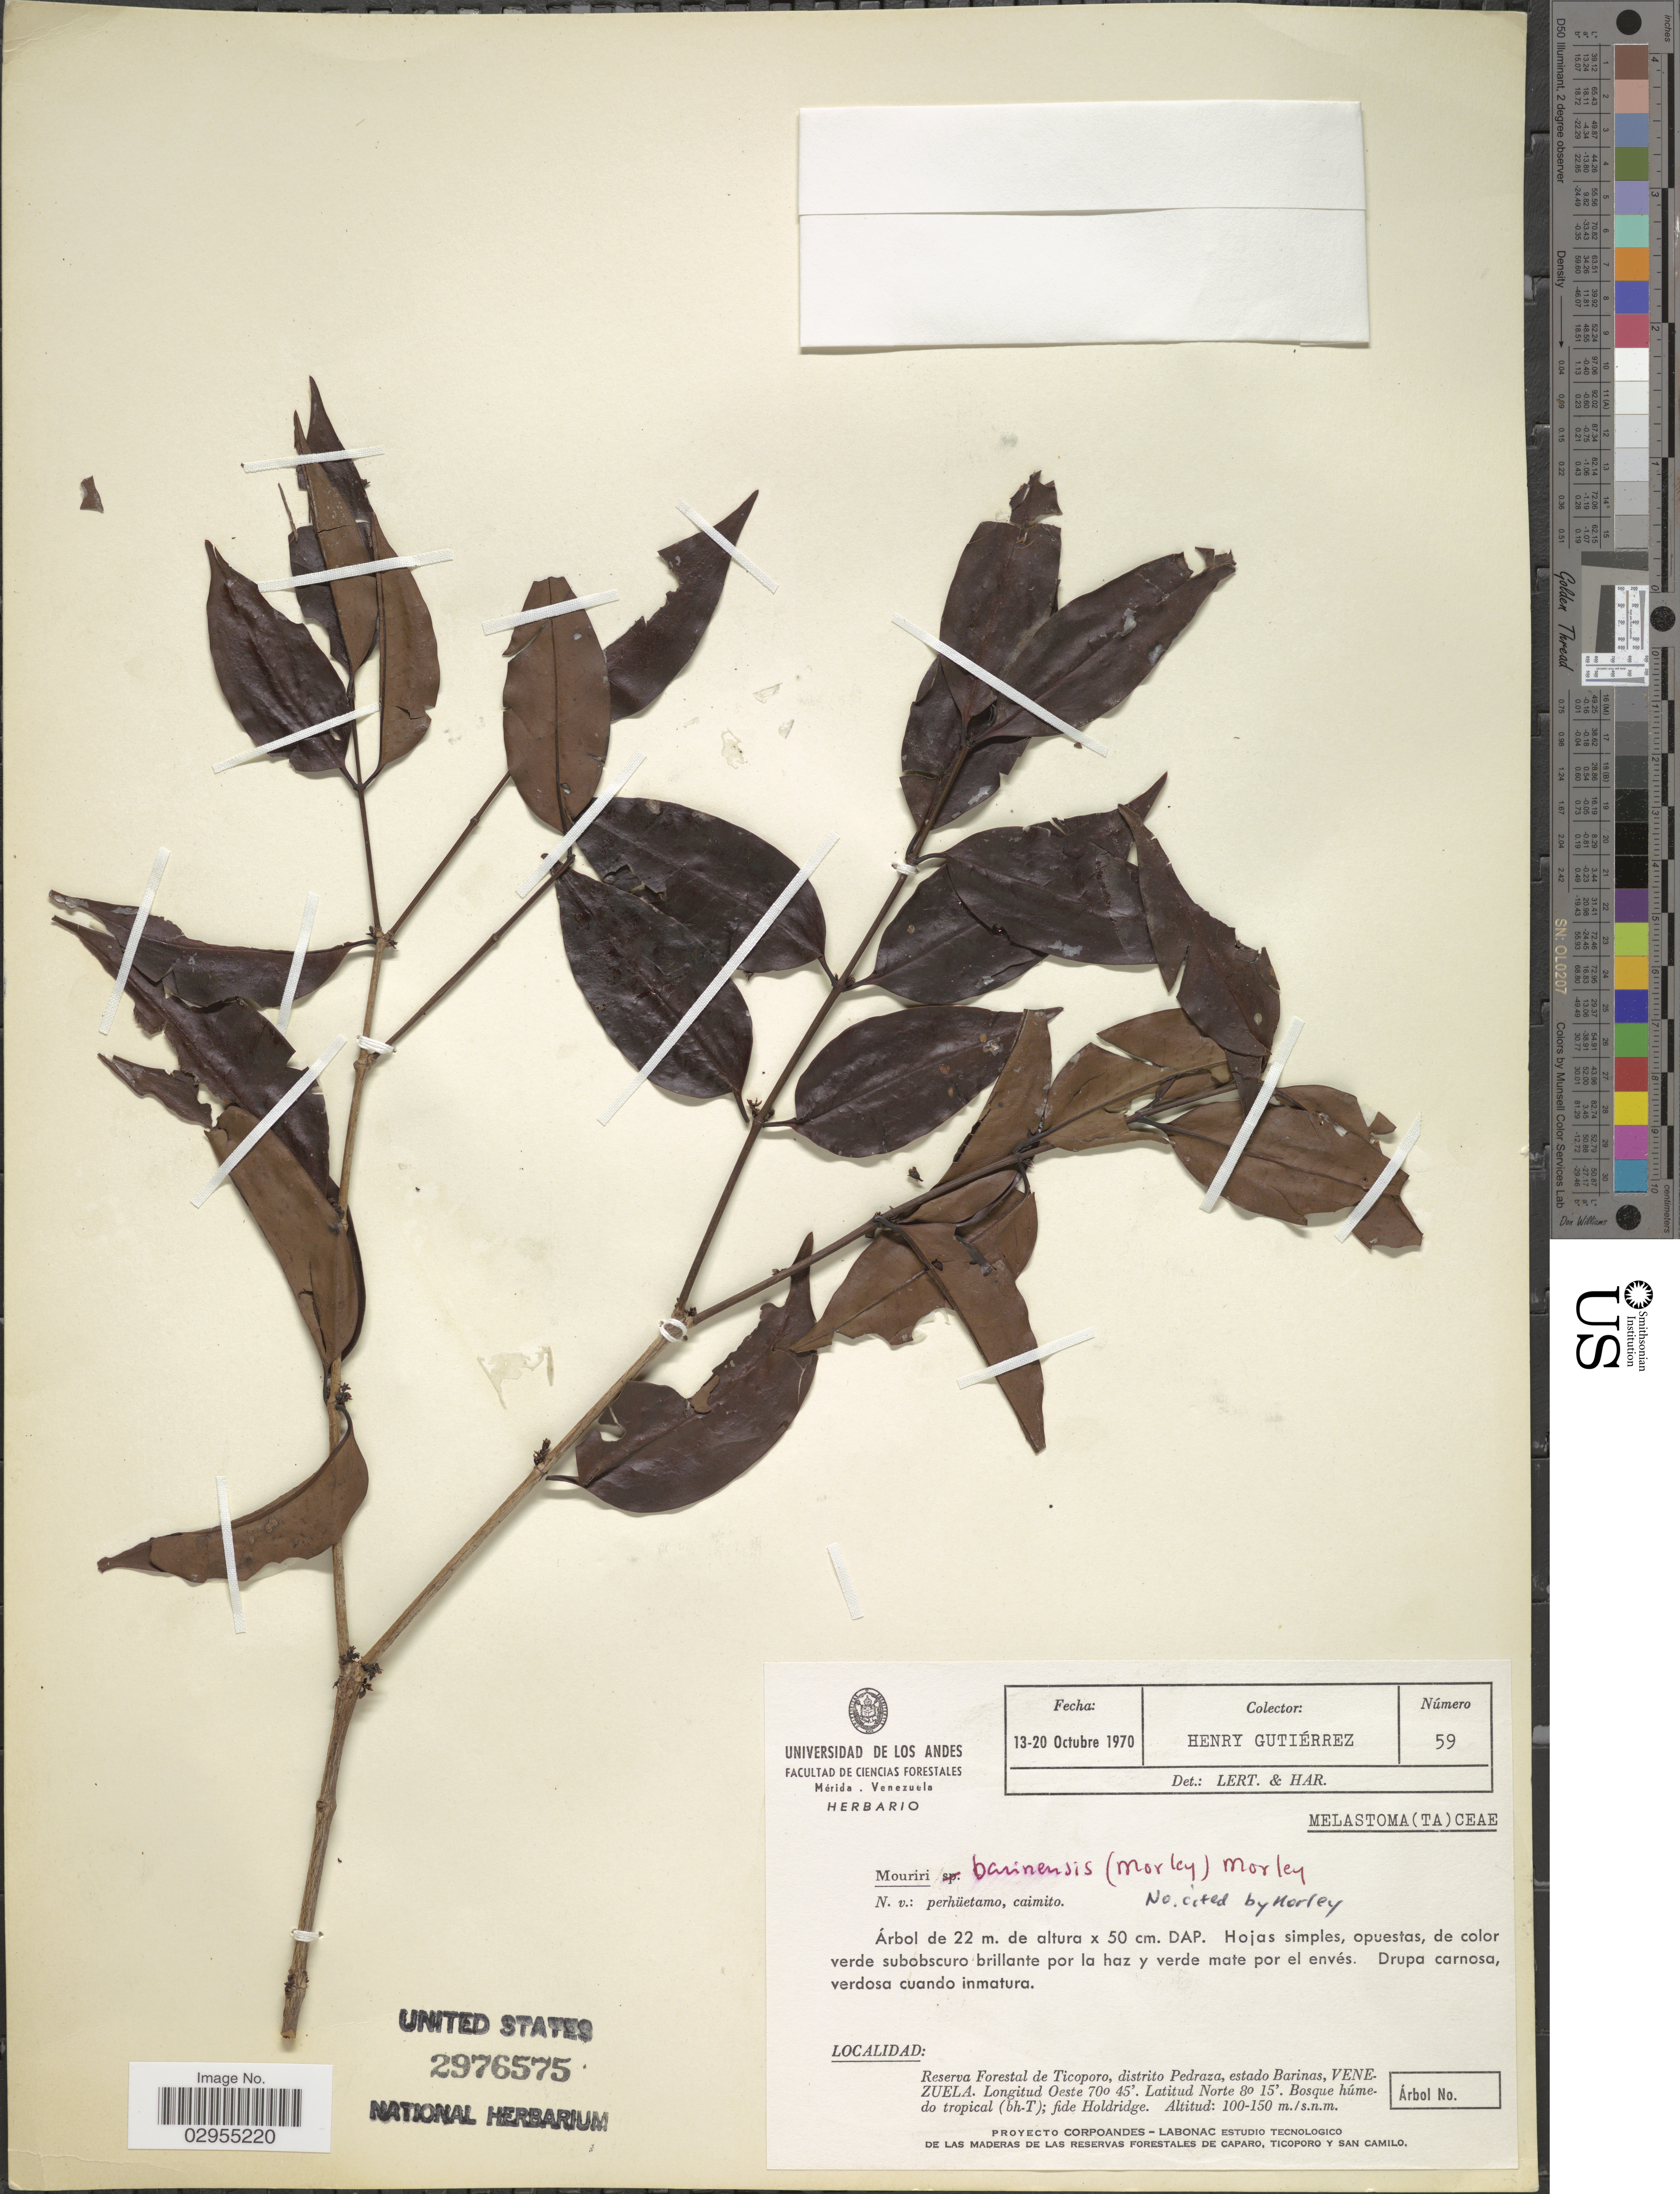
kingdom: Plantae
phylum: Tracheophyta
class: Magnoliopsida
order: Myrtales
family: Melastomataceae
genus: Mouriri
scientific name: Mouriri barinensis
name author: (Morley) Morley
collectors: H. Gutierrez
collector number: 59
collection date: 1970-10-13/1970-10-20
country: Venezuela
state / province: Barinas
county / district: Pedraza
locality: Reserva Forestal de Ticoporo, distrito Pedraza.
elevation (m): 100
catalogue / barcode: US 2976575